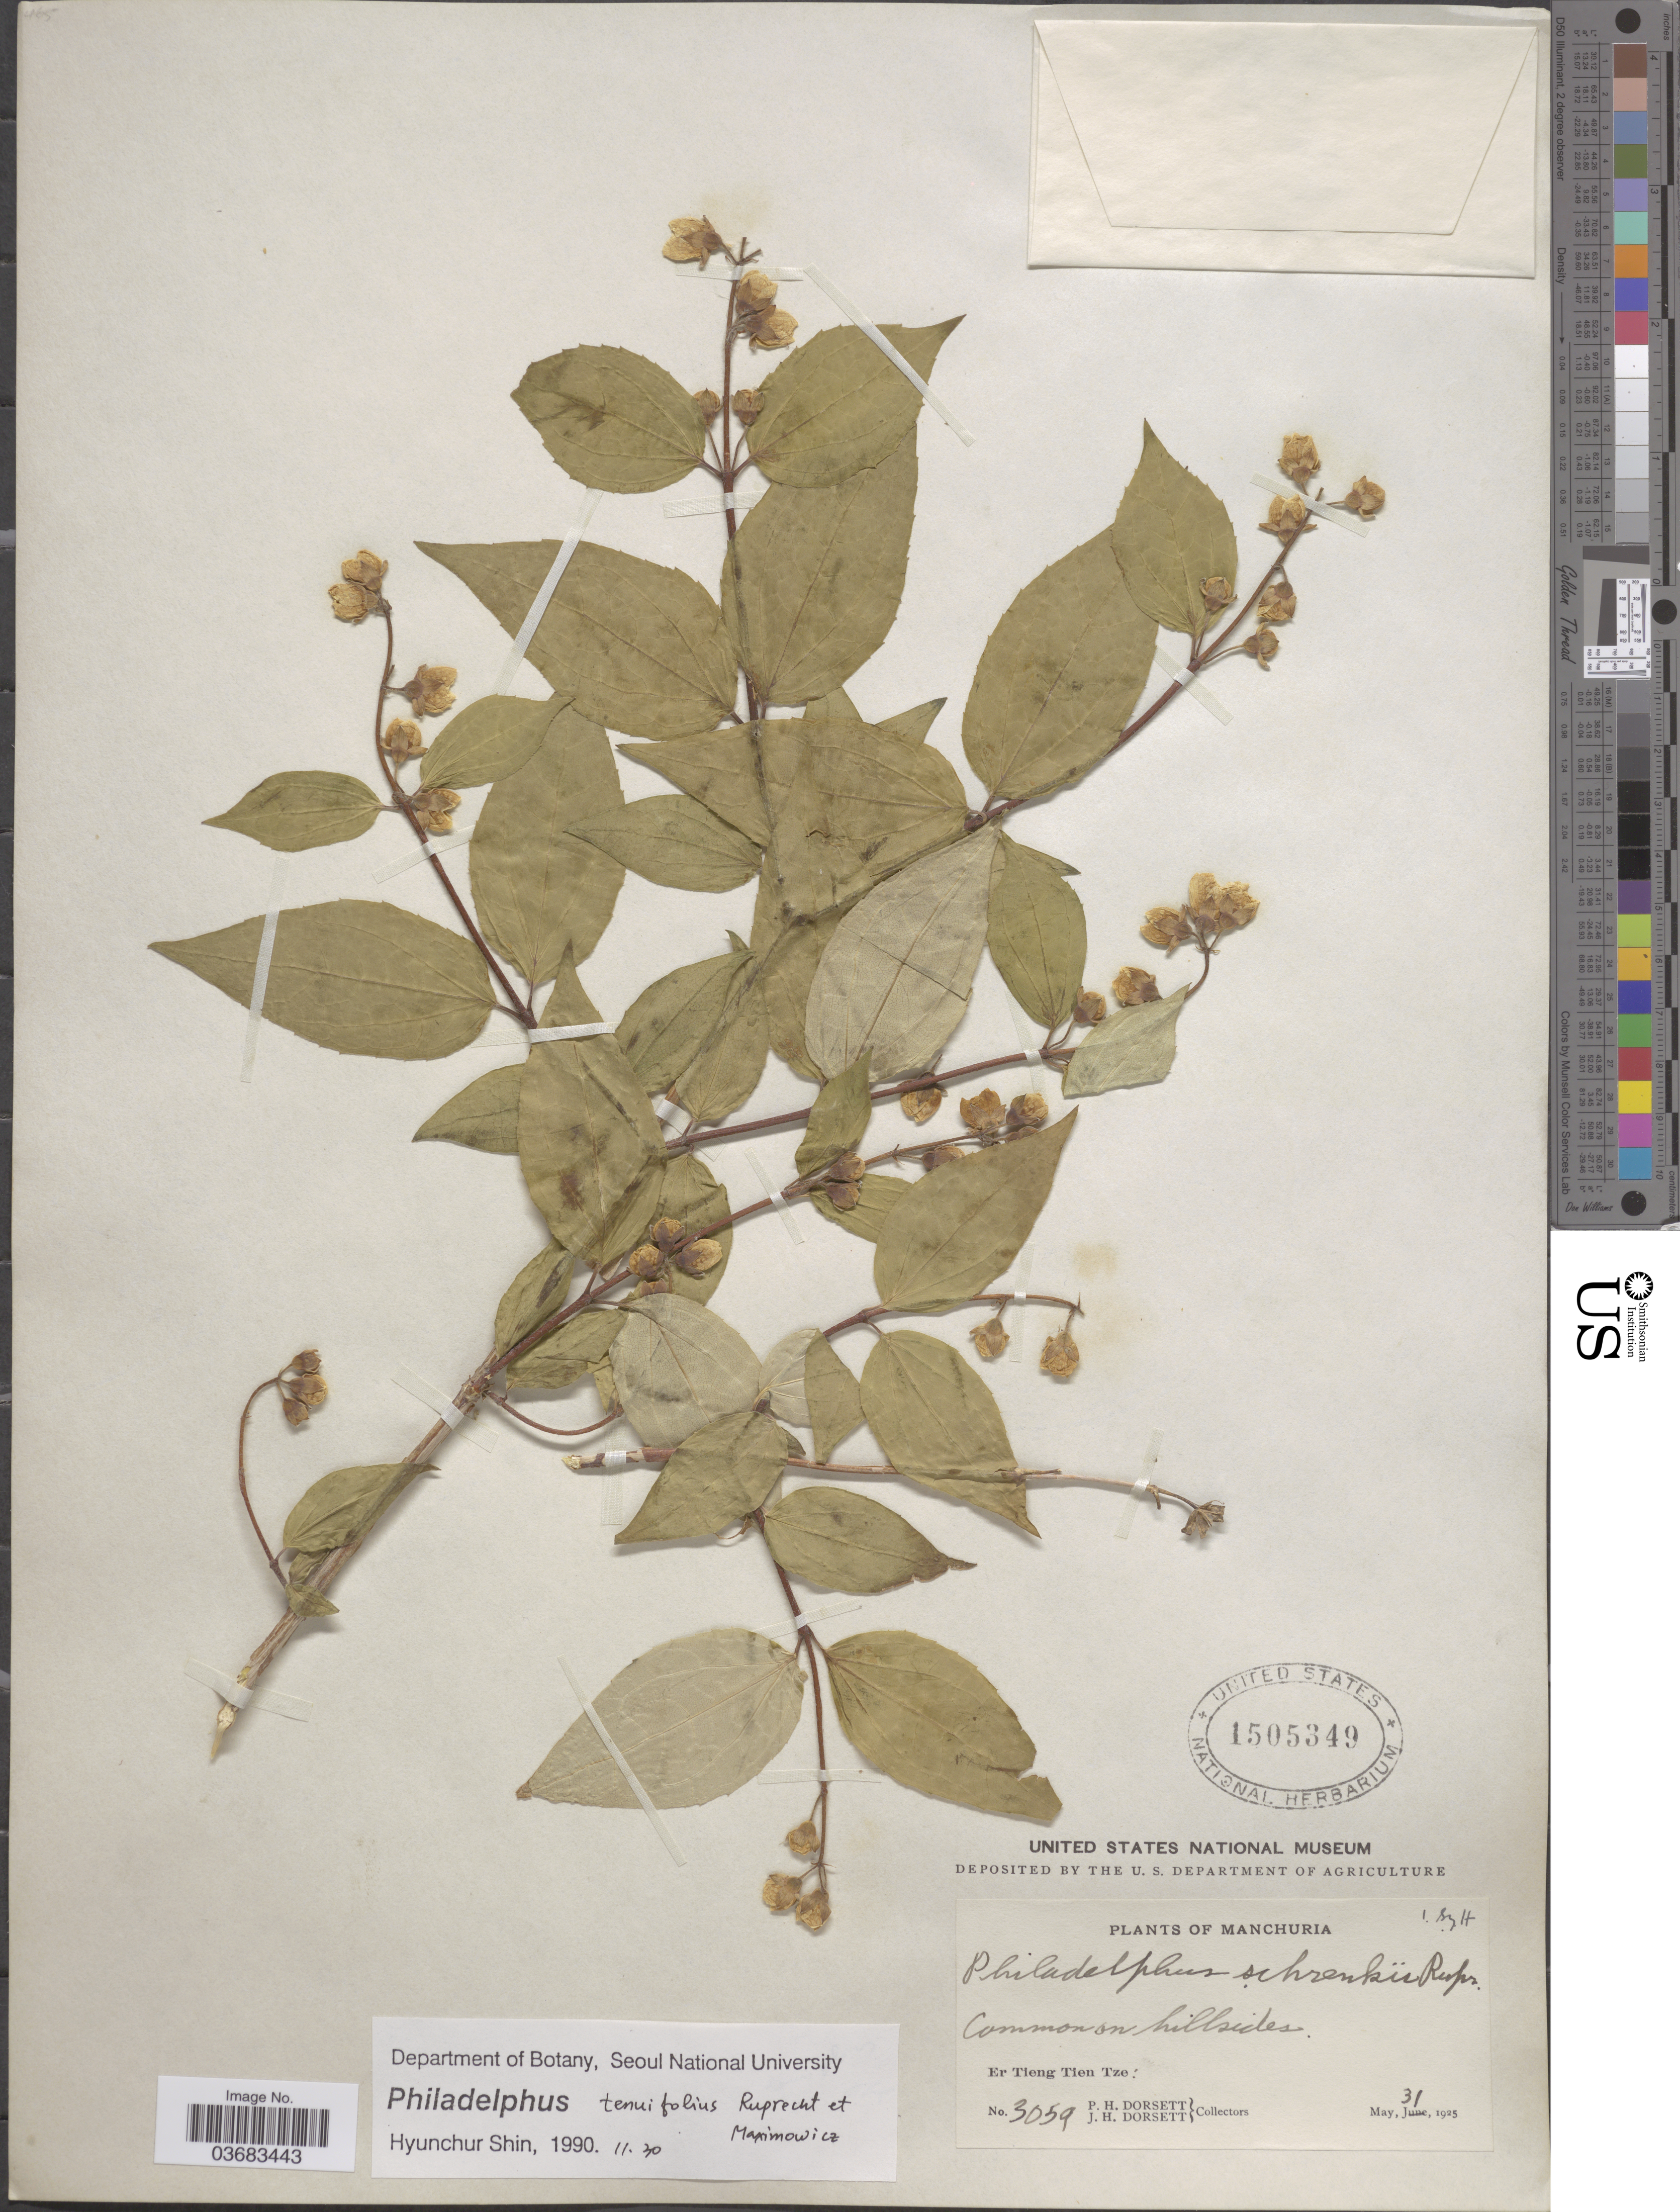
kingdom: Plantae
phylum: Tracheophyta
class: Magnoliopsida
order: Cornales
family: Hydrangeaceae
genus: Philadelphus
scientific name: Philadelphus tenuifolius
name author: Rupr.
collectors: P. H. Dorsett & J. Dorsett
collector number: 3059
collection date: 1925-05-31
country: China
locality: Manchuria. Er Tieng Tien Tze.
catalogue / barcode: US 1505349